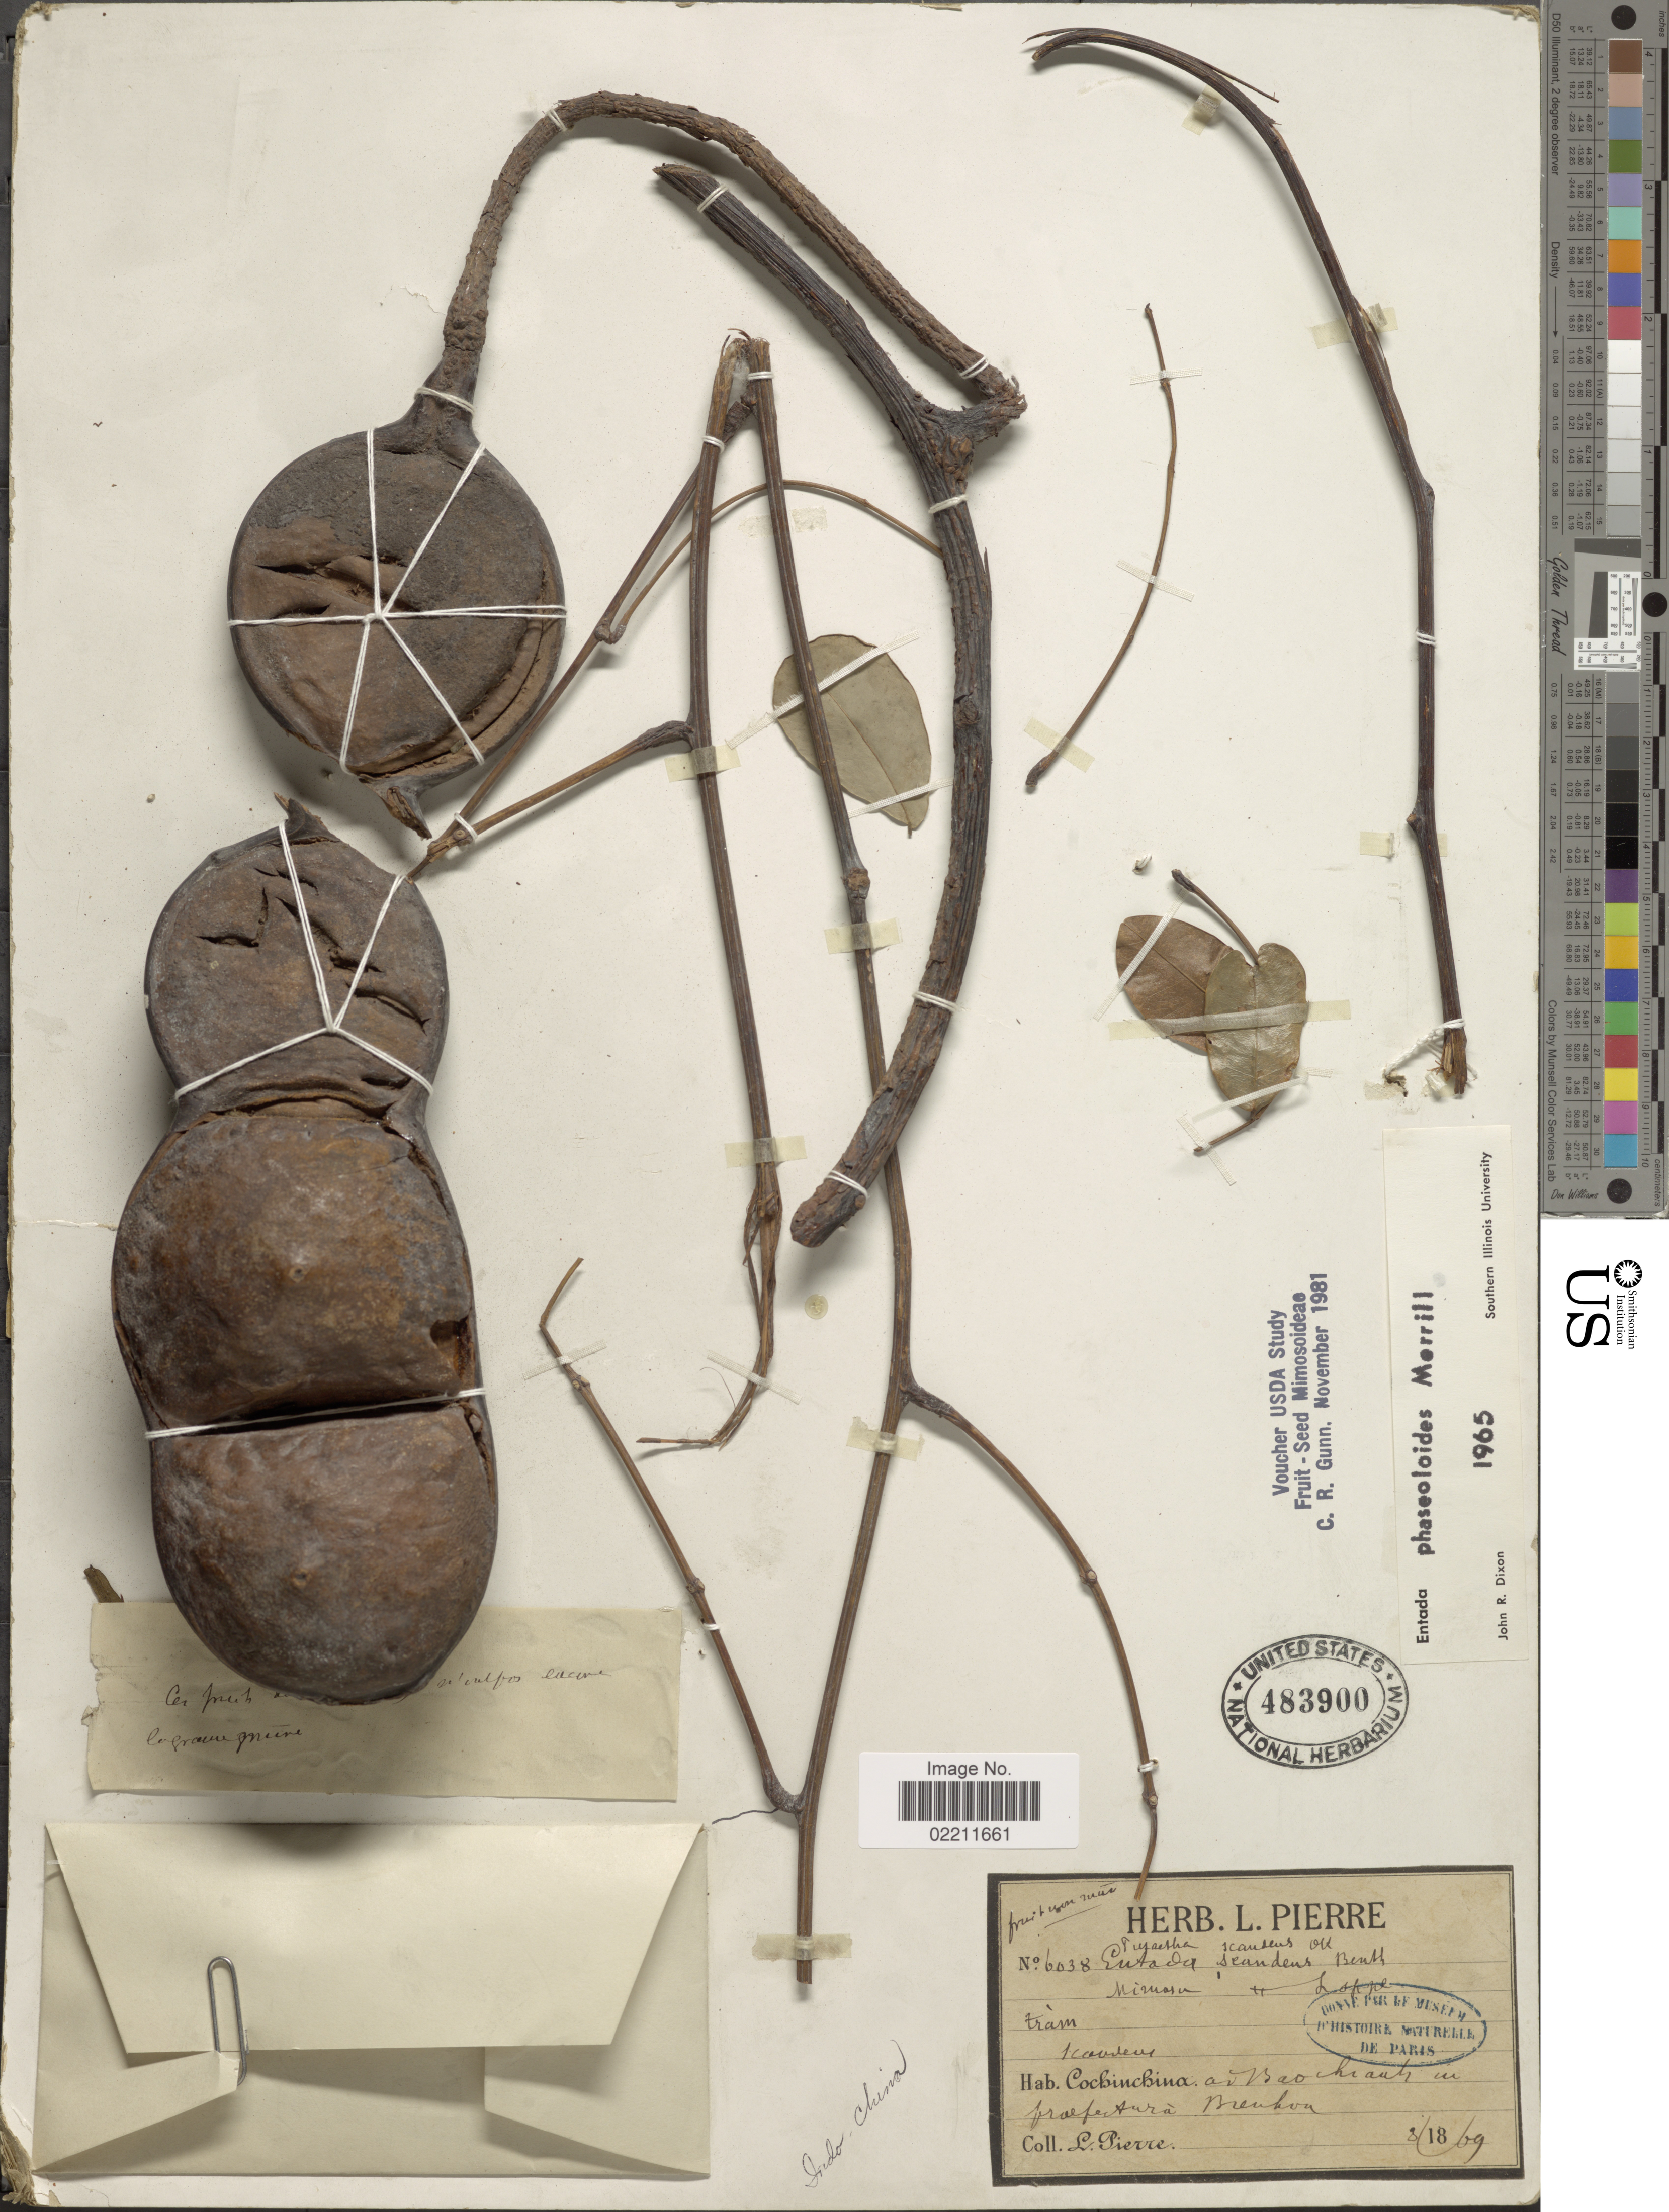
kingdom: Plantae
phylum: Tracheophyta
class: Magnoliopsida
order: Fabales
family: Fabaceae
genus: Entada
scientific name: Entada rheedei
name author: Spreng.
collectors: L. Pierre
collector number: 6038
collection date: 1869-03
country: Vietnam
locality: Cochinchina, ad Baochiauh in prefectera Brenkoa.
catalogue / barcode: US 483900